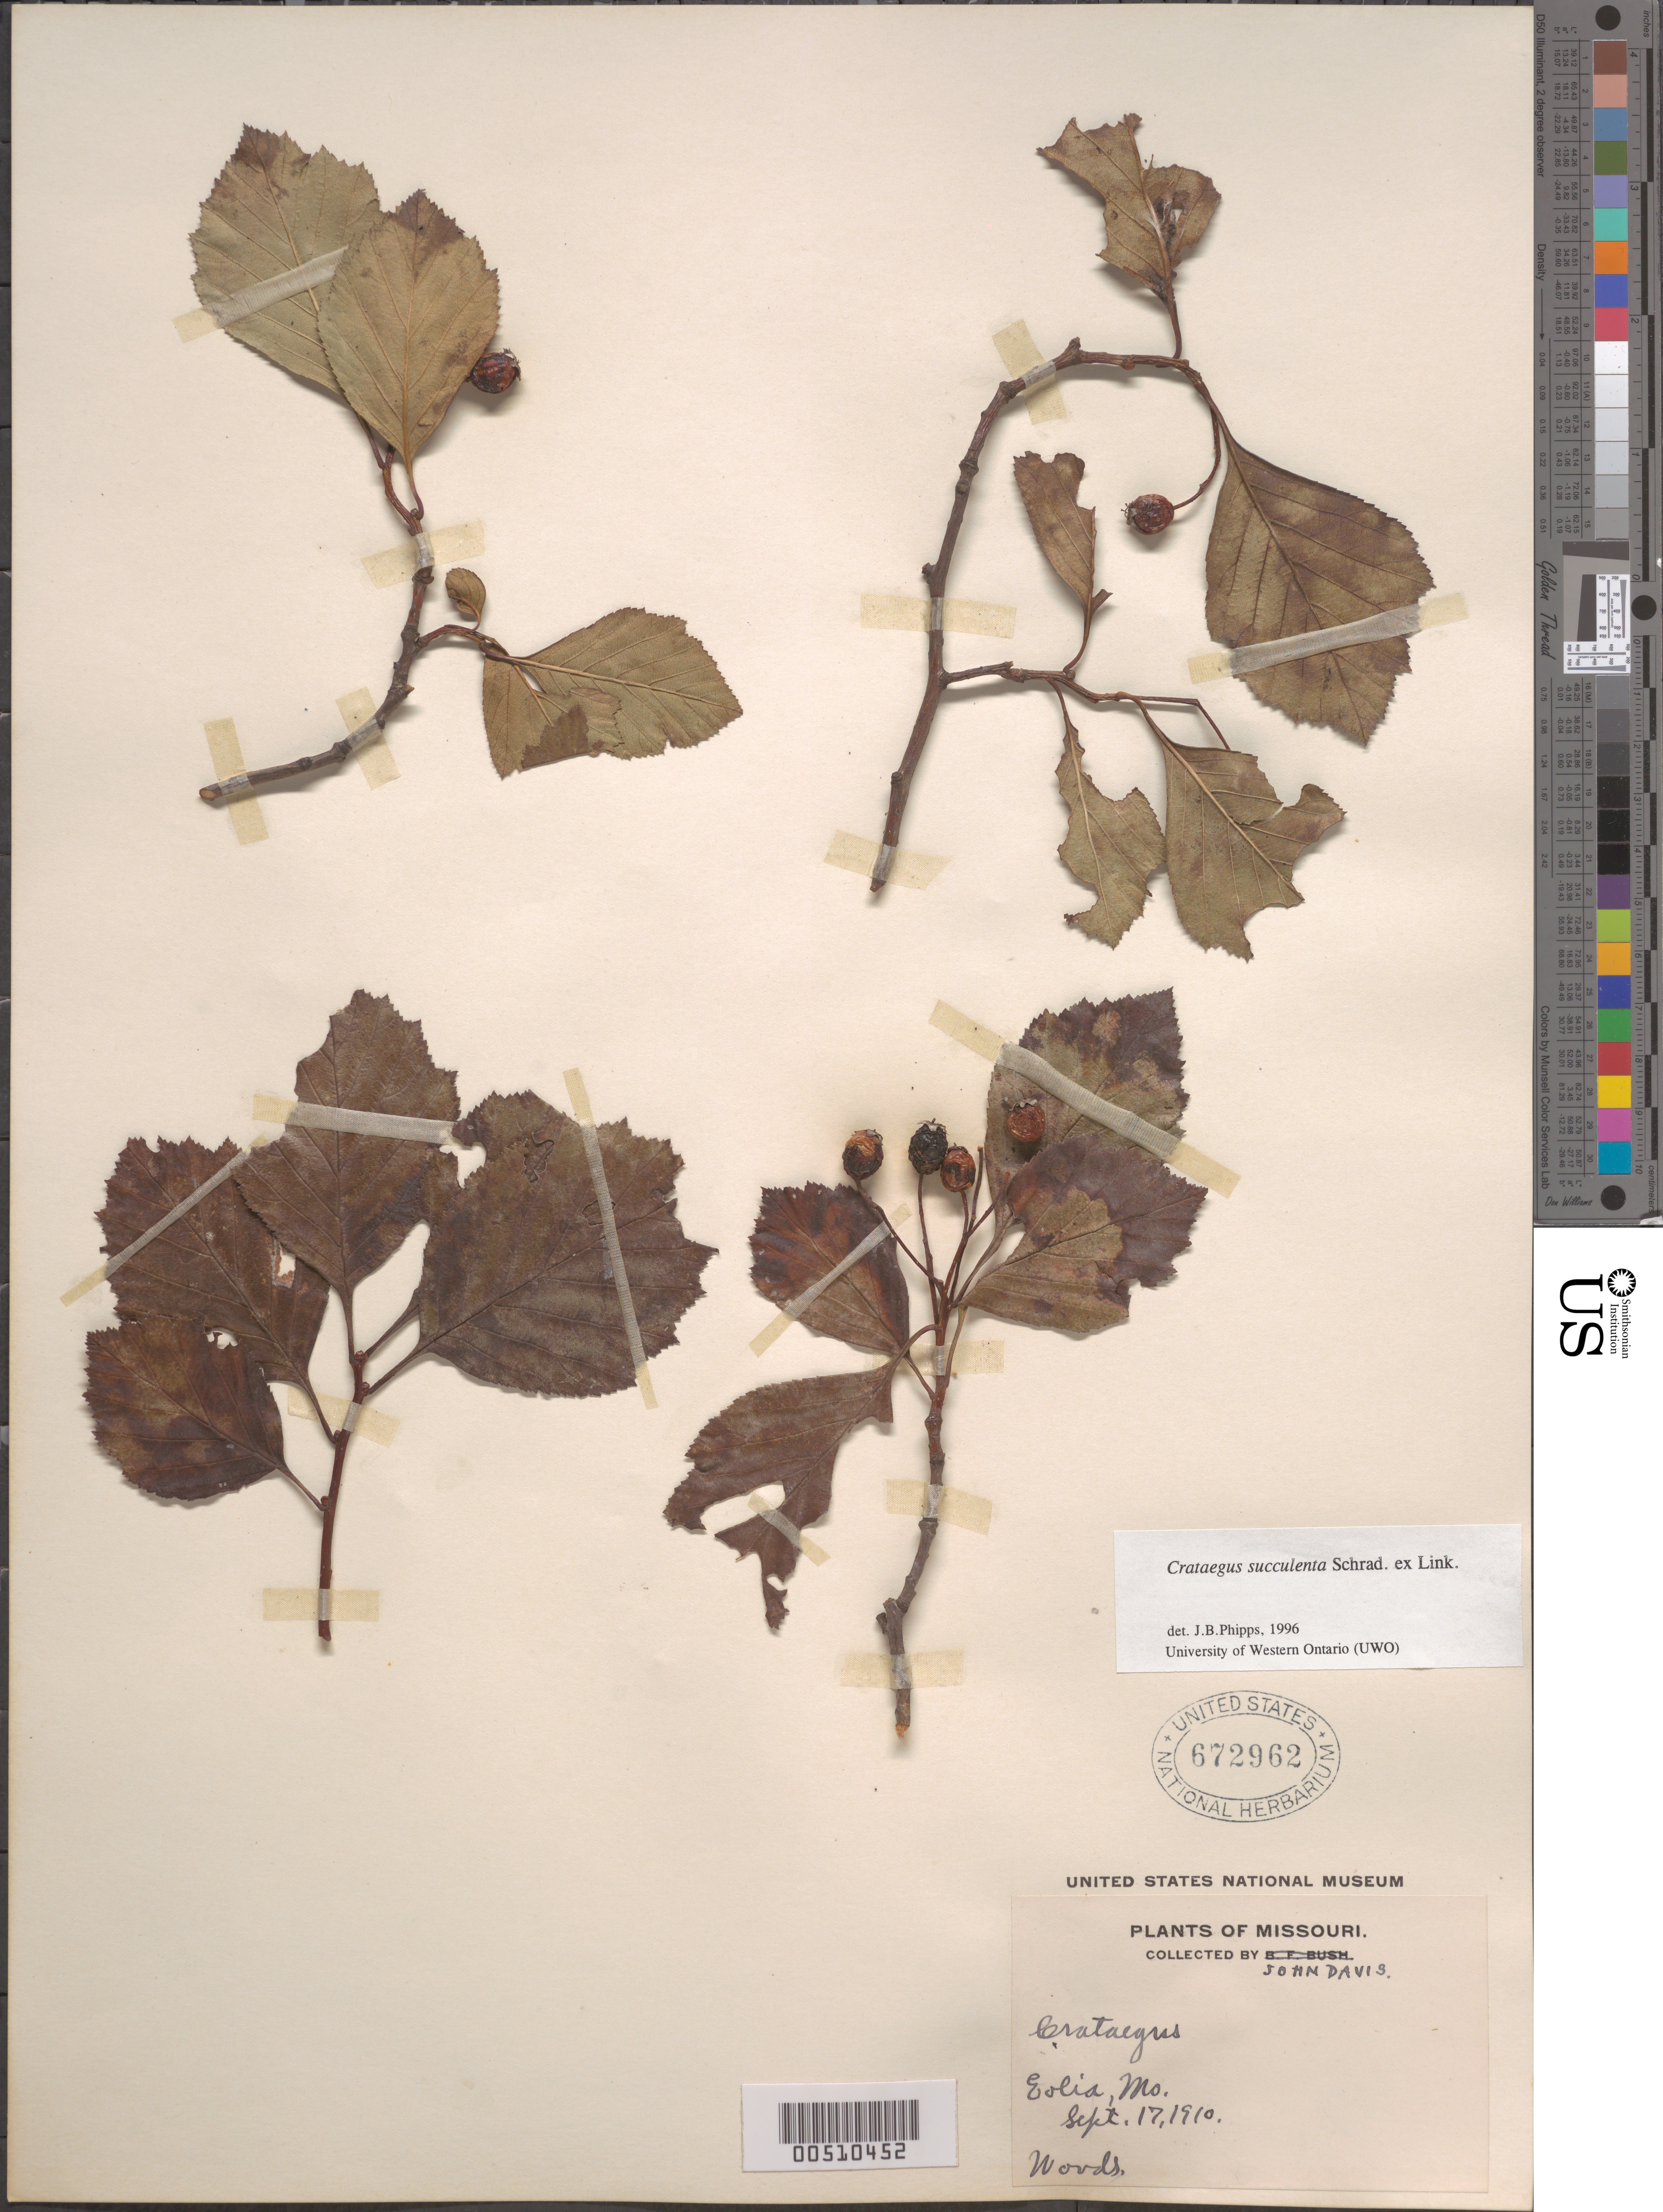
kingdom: Plantae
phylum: Tracheophyta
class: Magnoliopsida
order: Rosales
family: Rosaceae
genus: Crataegus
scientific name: Crataegus succulenta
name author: Schrad. ex Link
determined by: Phipps, James B., (UWO), University of Western Ontario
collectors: J. Davis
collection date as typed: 17 Sep 1910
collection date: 1910-09-17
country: United States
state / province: Missouri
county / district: Pike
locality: Eolia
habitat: Woods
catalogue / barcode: US 672962